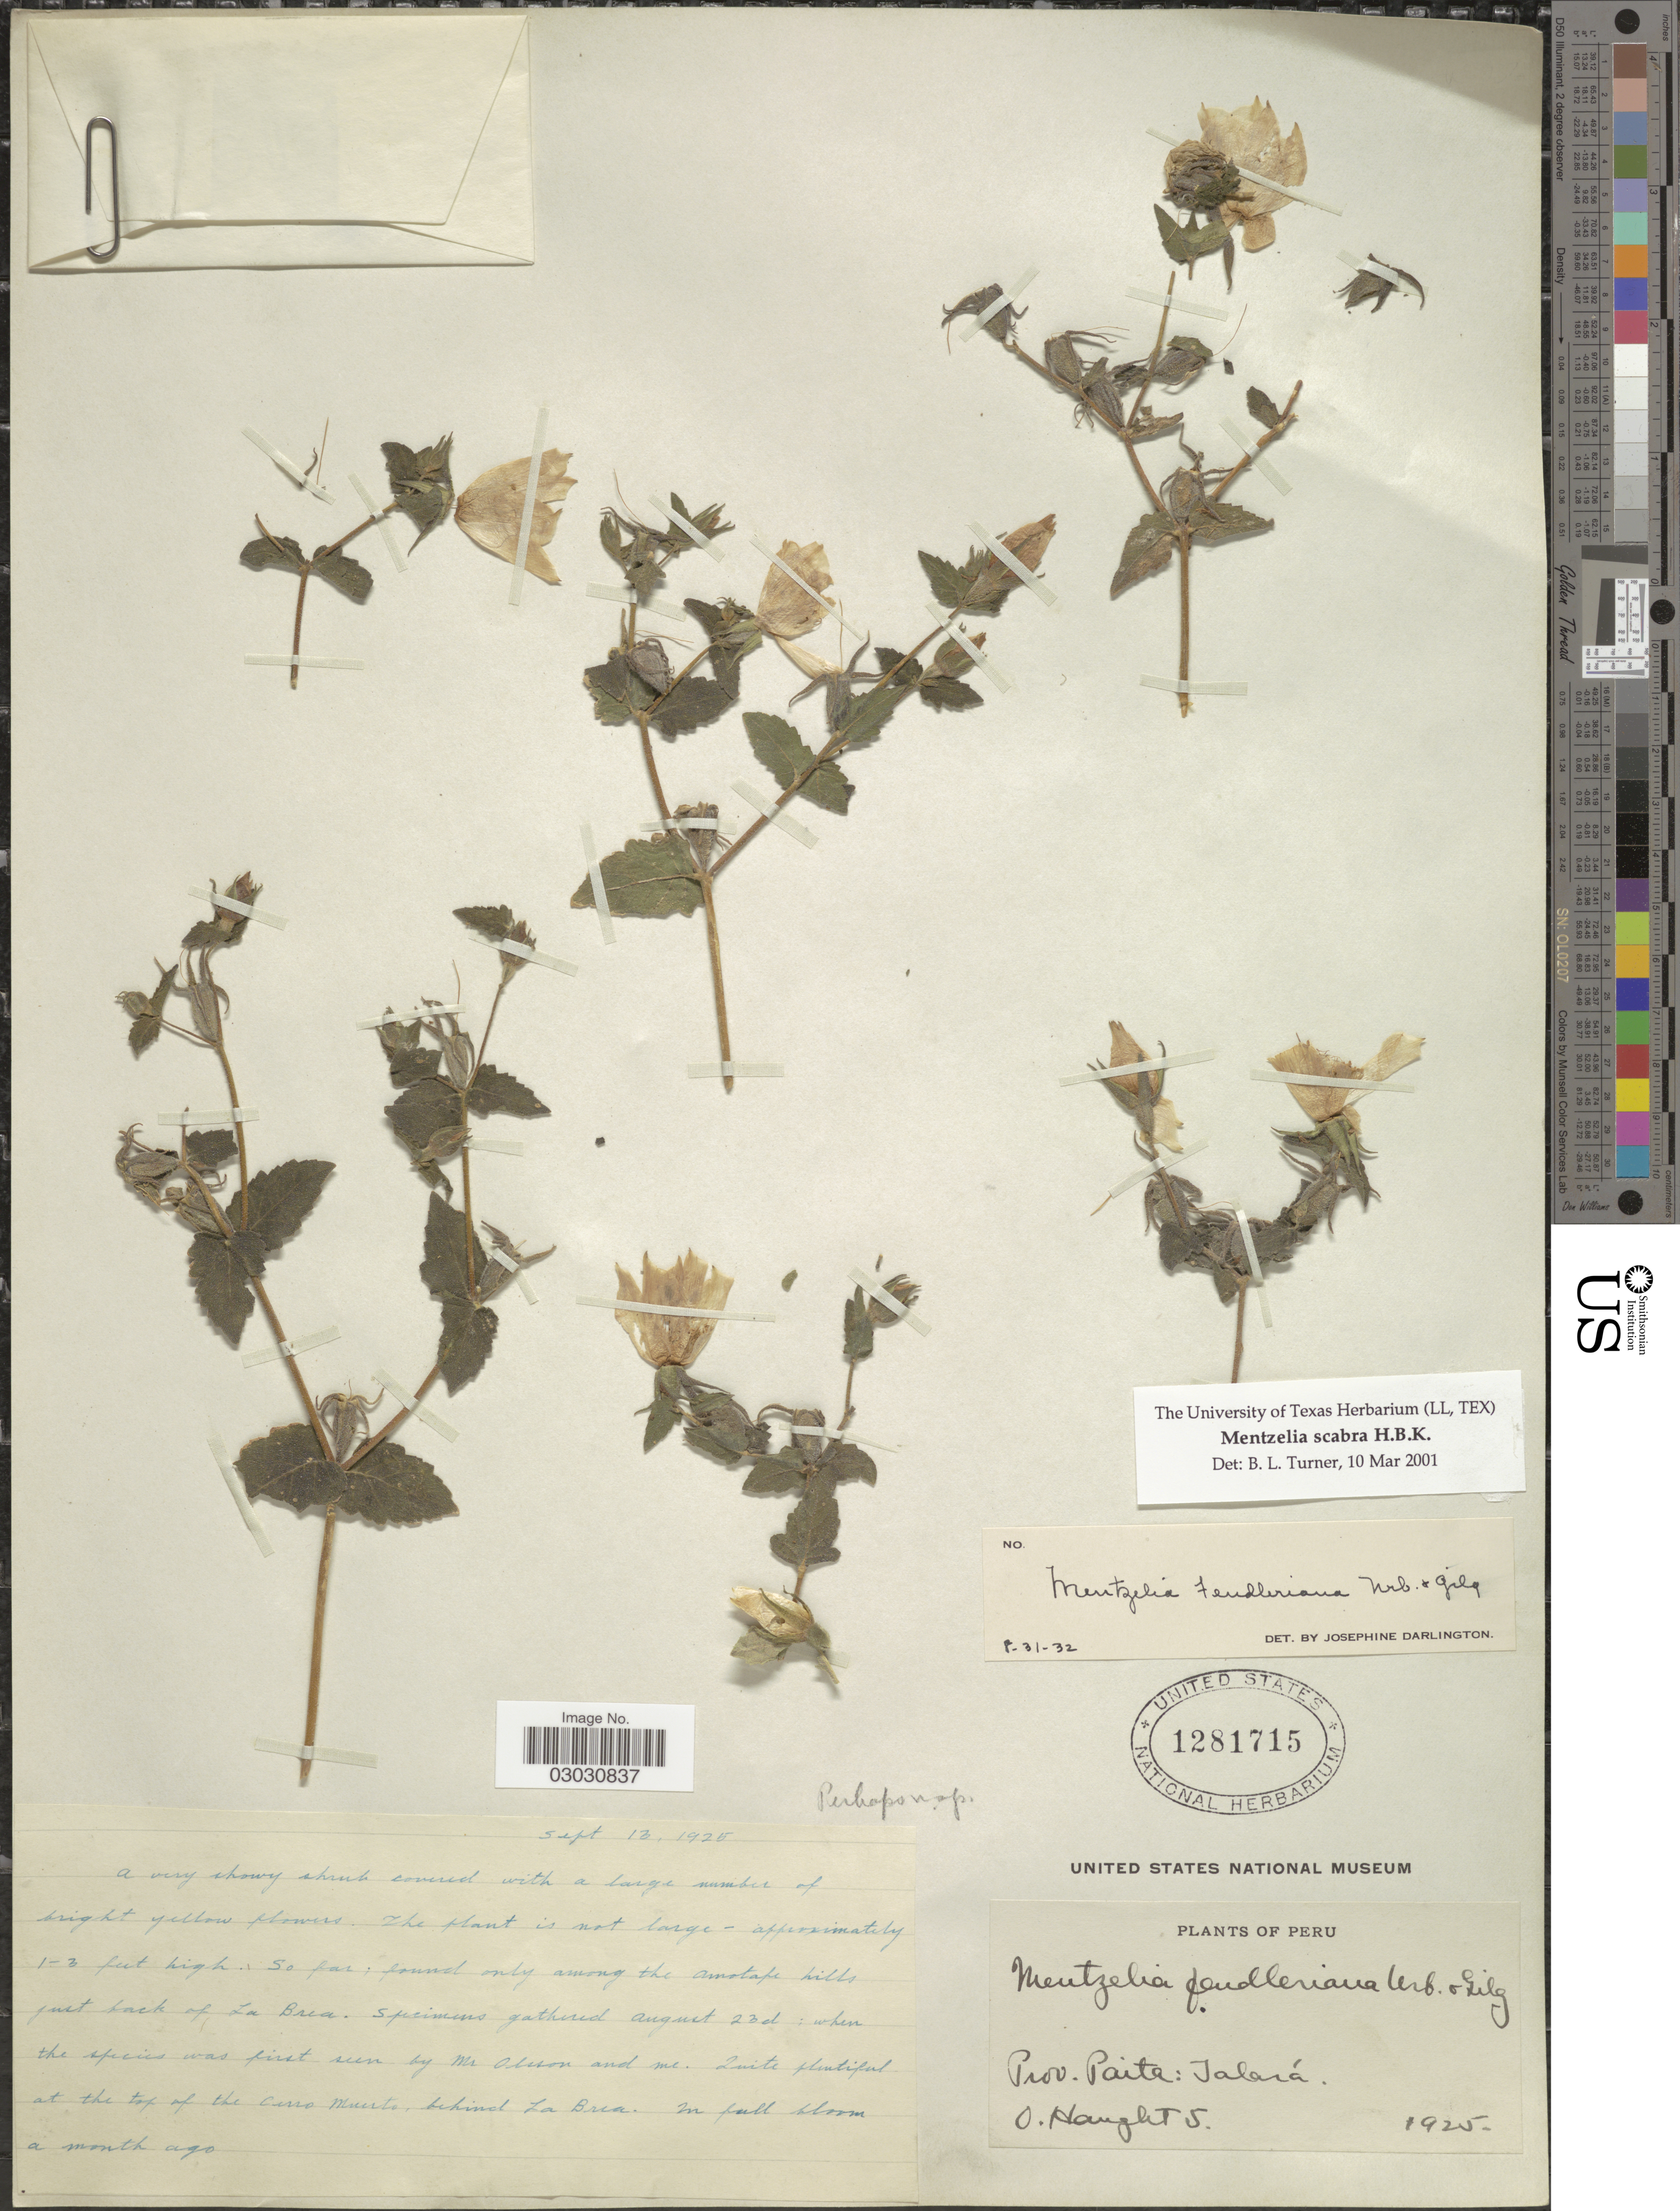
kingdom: Plantae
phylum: Tracheophyta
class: Magnoliopsida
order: Cornales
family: Loasaceae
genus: Mentzelia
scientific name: Mentzelia scabra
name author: Kunth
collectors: O. Haught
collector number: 5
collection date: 1925-09-13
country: Peru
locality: Prov. Paita: Talará.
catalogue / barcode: US 1281715